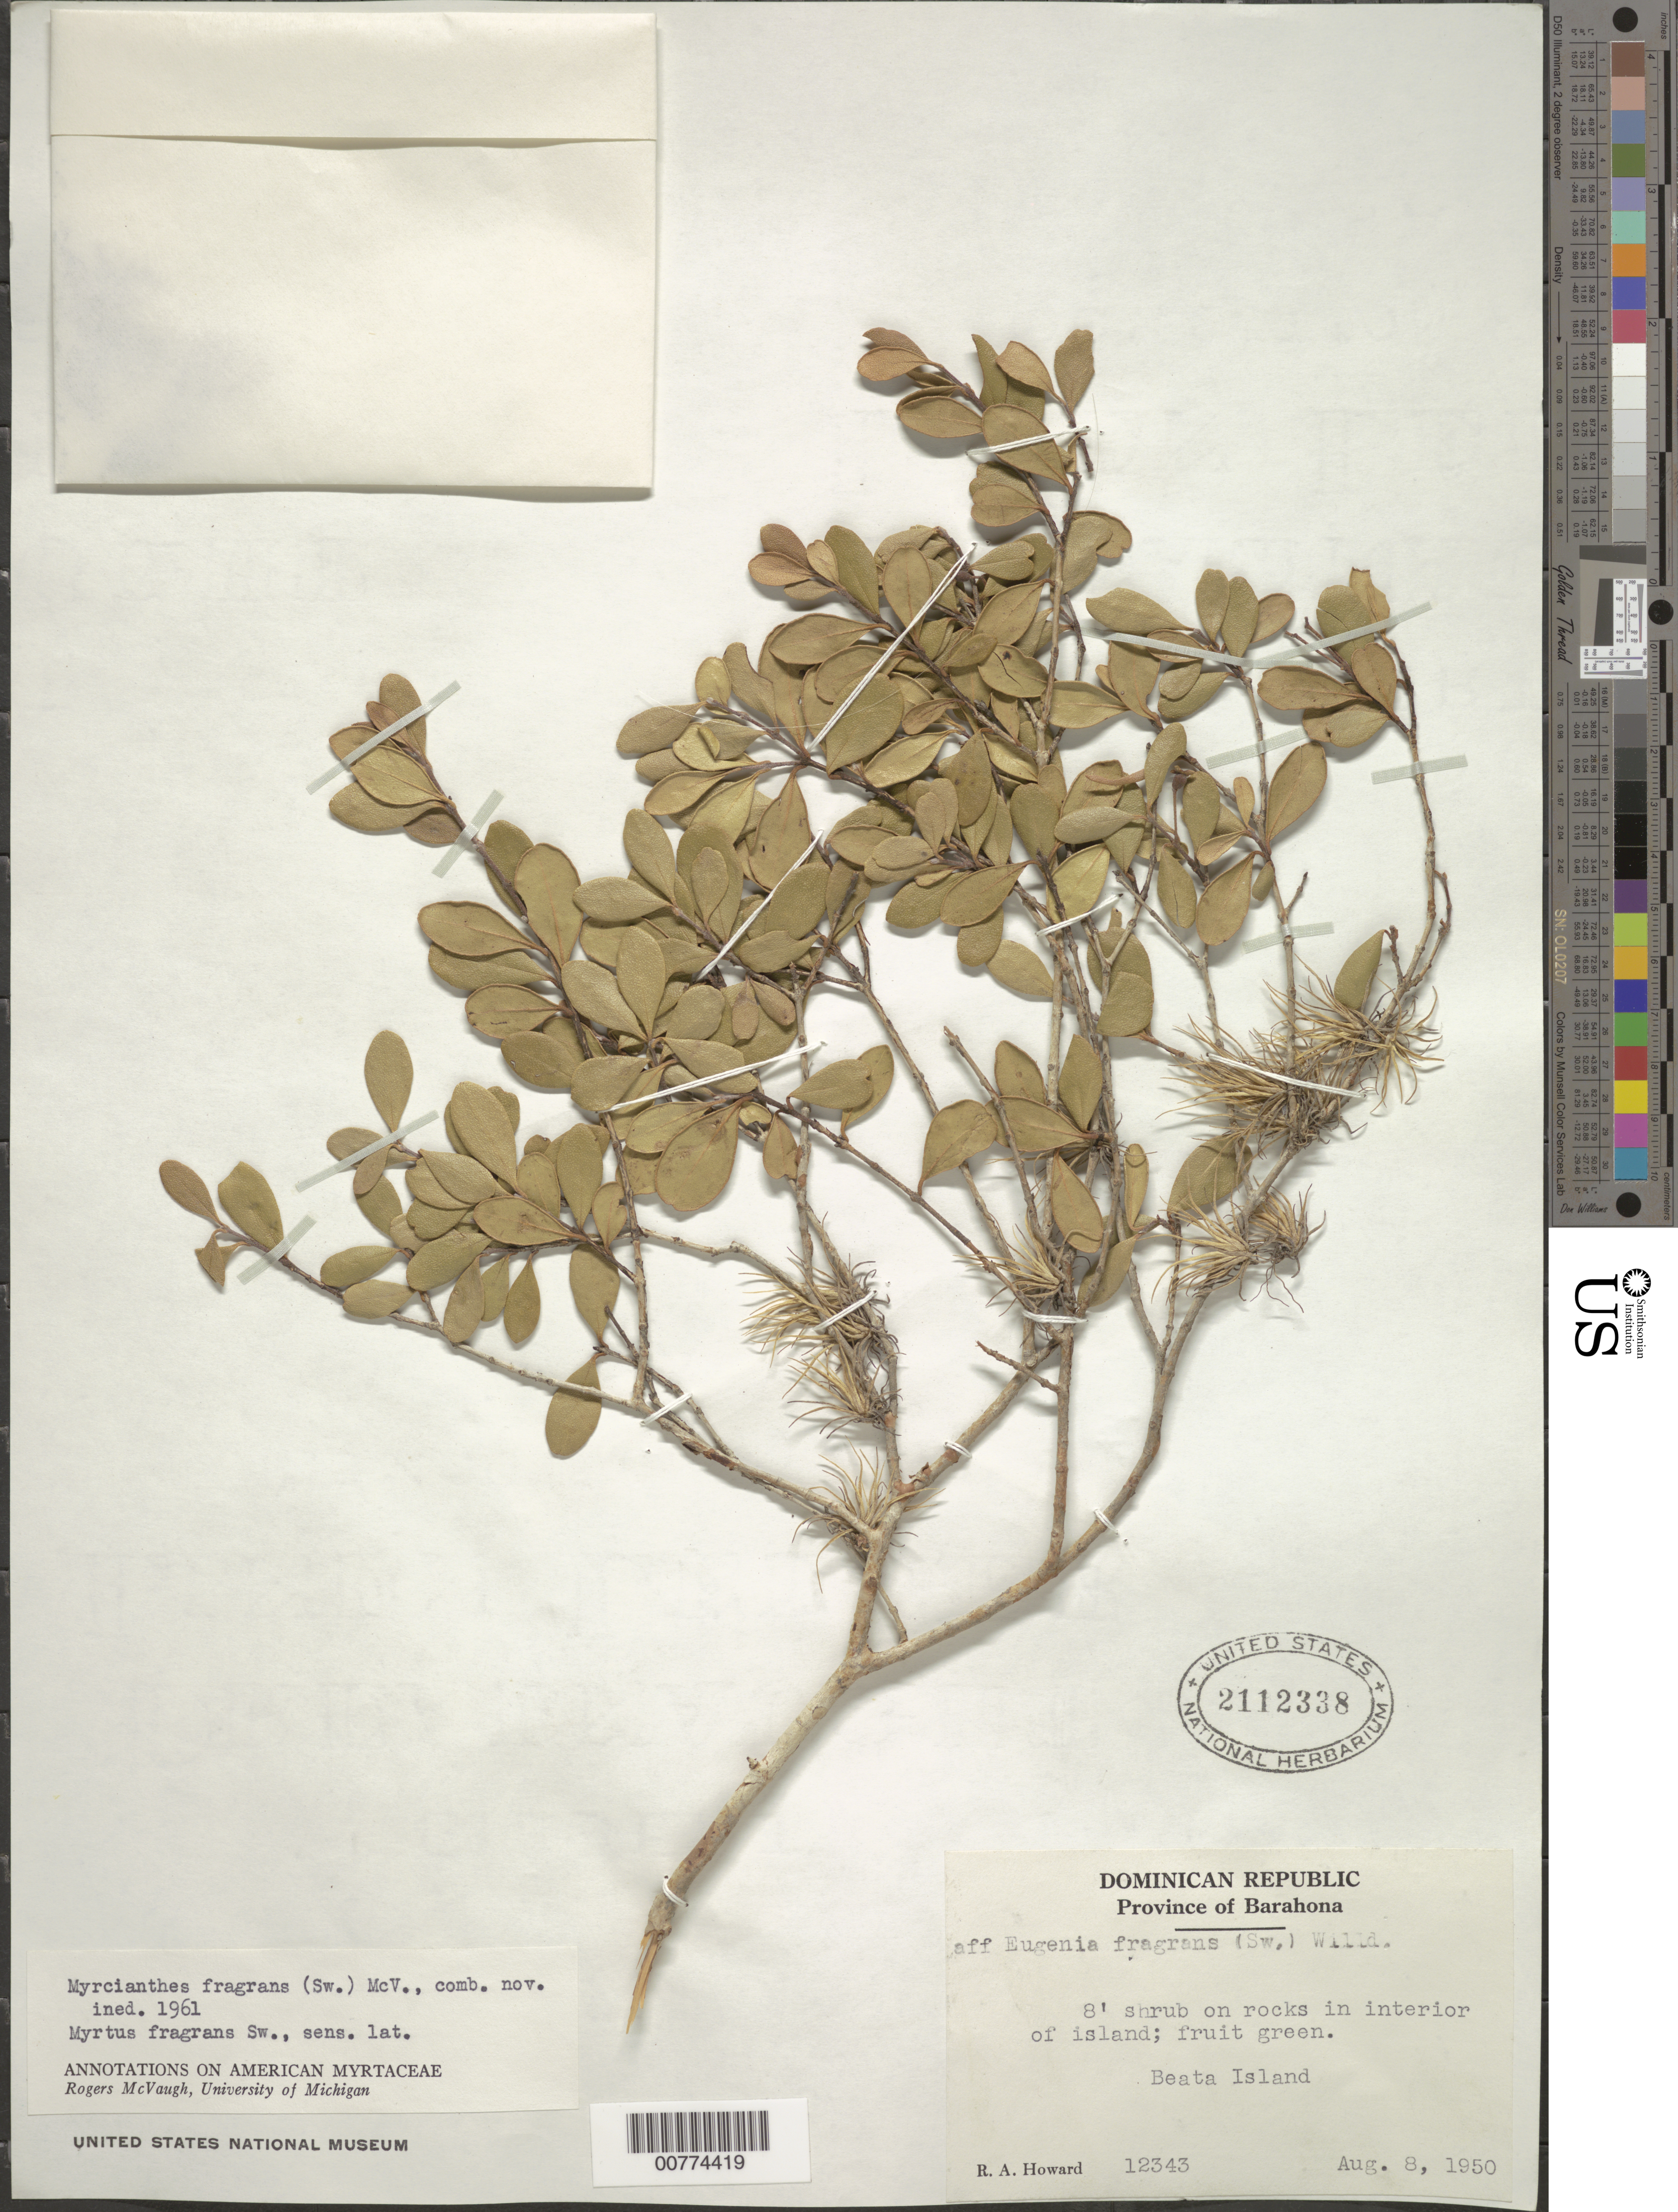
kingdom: Plantae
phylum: Tracheophyta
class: Magnoliopsida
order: Myrtales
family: Myrtaceae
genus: Myrcianthes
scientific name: Myrcianthes fragrans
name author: (Sw.) McVaugh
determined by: McVaugh, R.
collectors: R. A. Howard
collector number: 12343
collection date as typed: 08 Aug 1950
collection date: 1950-08-08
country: Dominican Republic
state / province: Barahona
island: Hispaniola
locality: Beata Island.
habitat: On rocks in interior of island.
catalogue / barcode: US 2112338